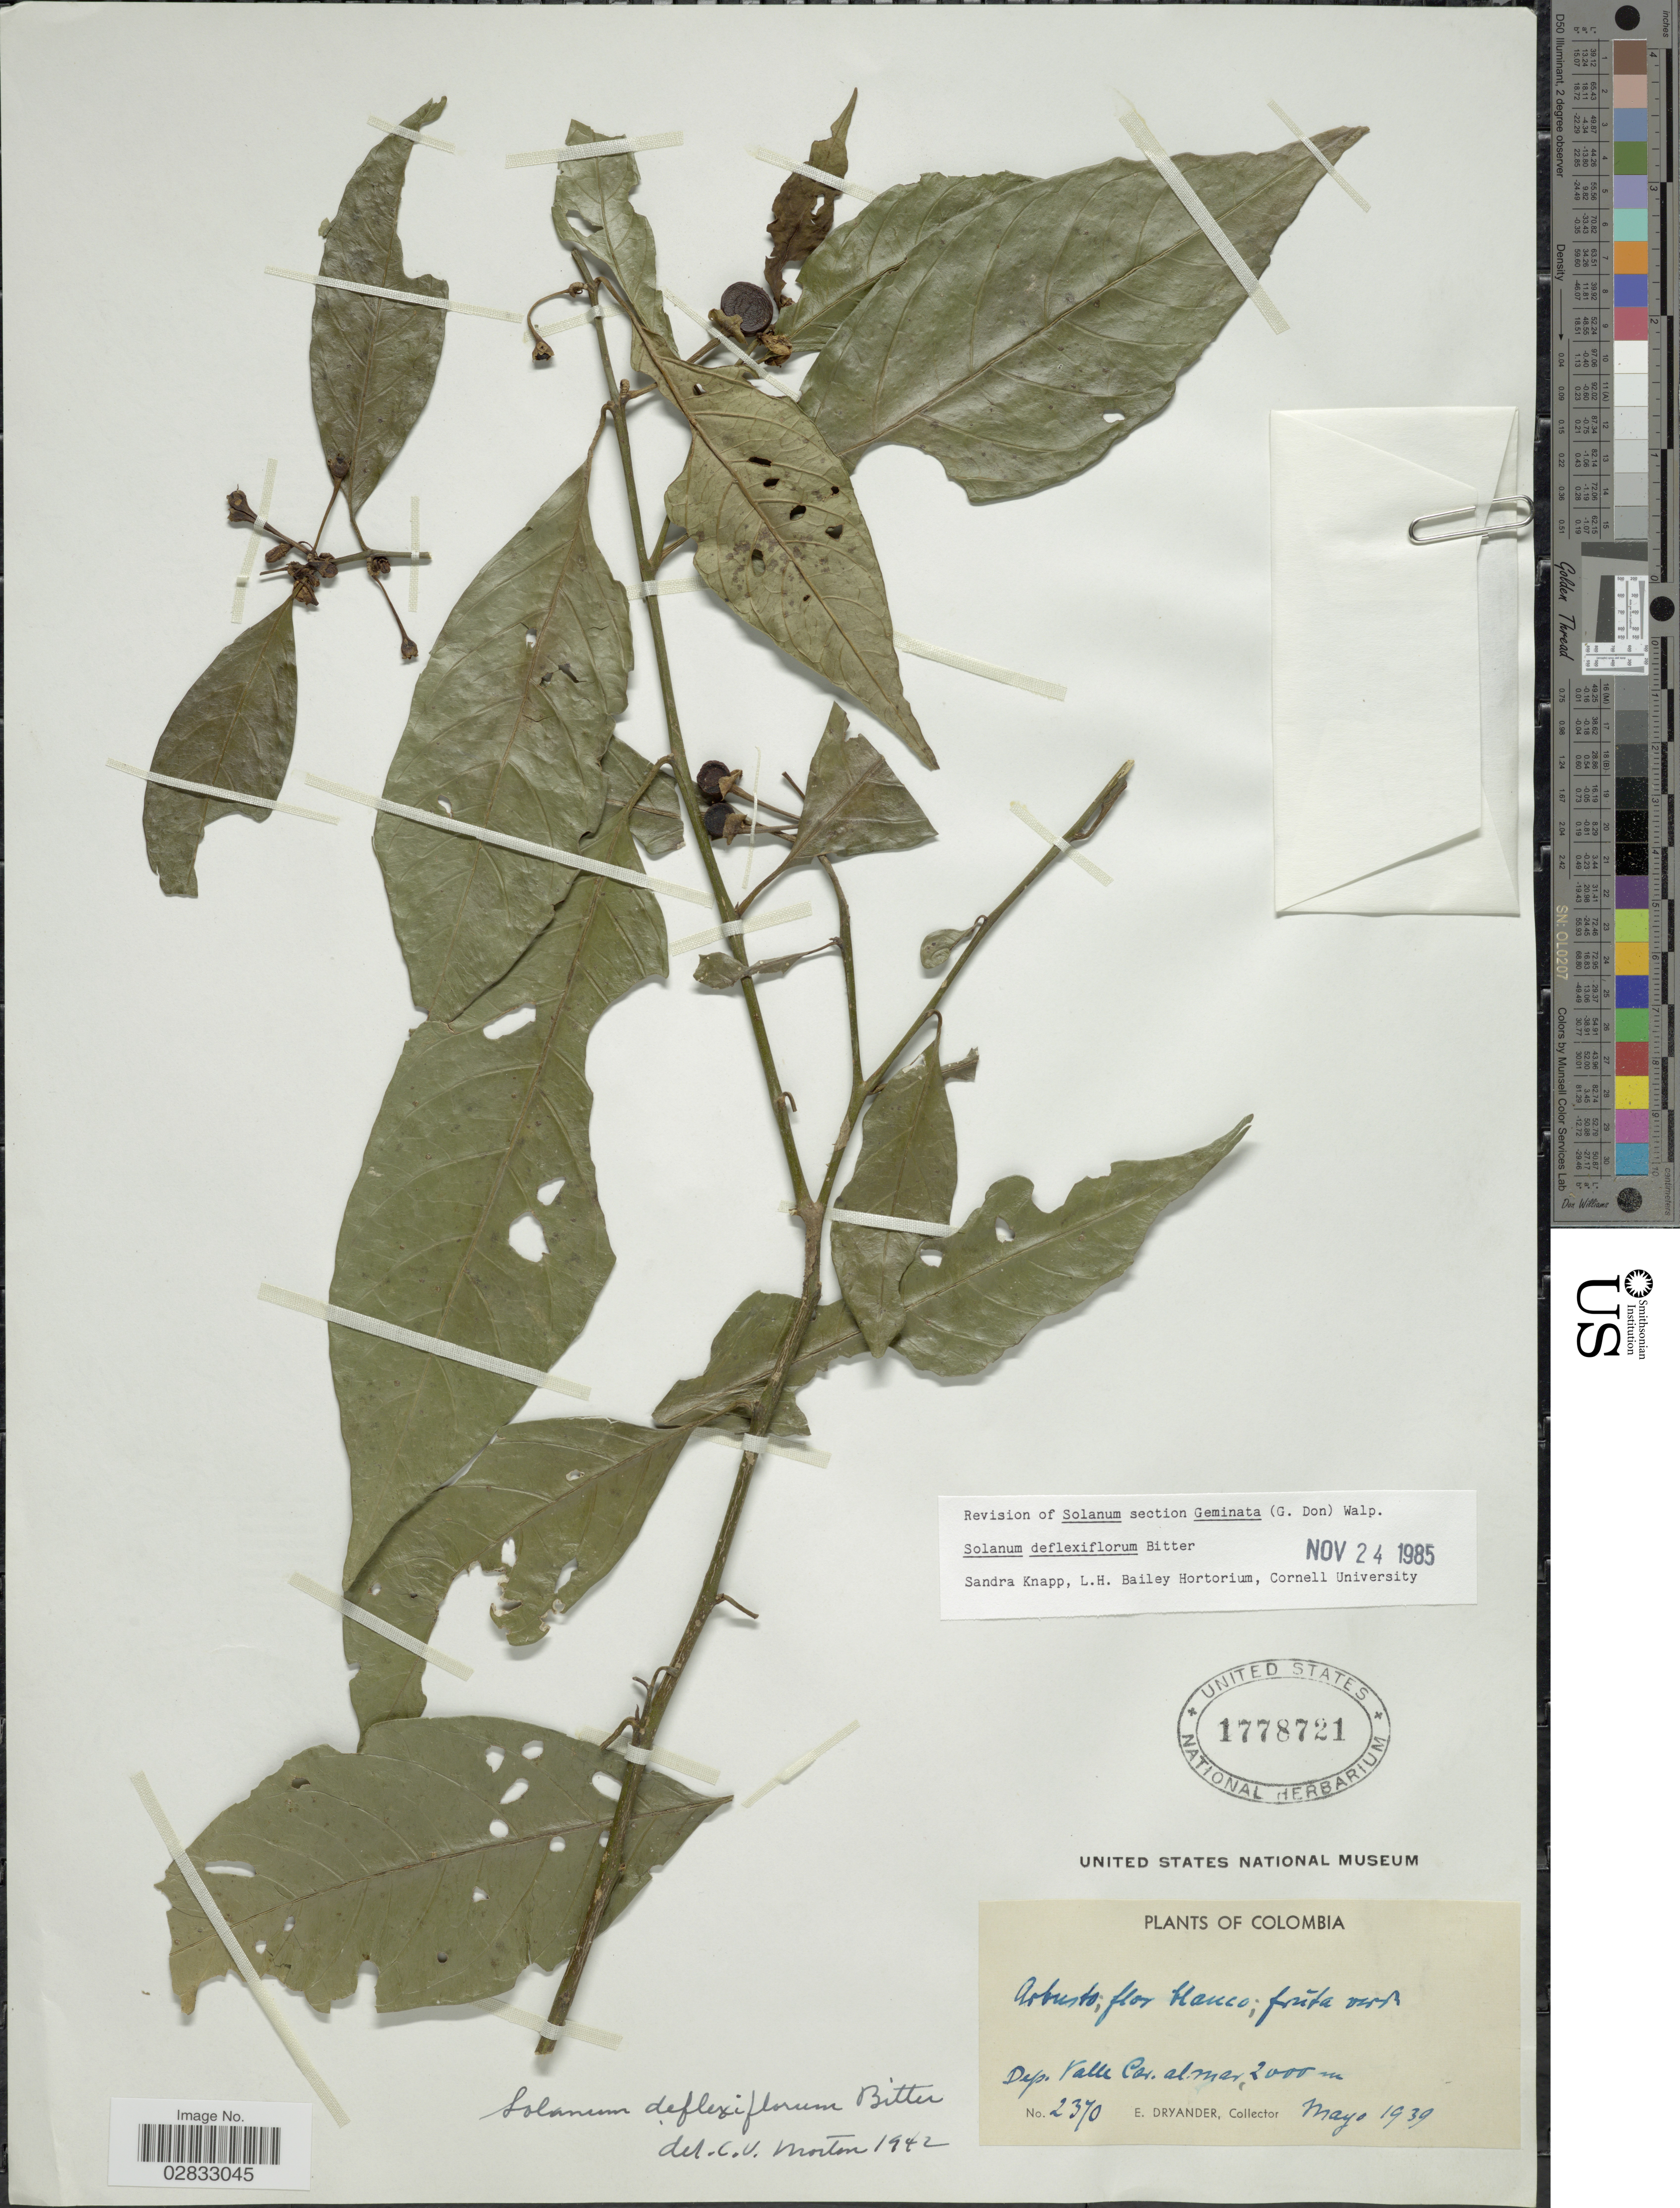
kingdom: Plantae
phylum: Tracheophyta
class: Magnoliopsida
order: Solanales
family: Solanaceae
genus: Solanum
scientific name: Solanum deflexiflorum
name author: Bitter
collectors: E. Dryander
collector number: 2370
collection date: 1939-05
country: Colombia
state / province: Valle del Cauca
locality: Deo. valle Car. al mar.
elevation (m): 2000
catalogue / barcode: US 1778721